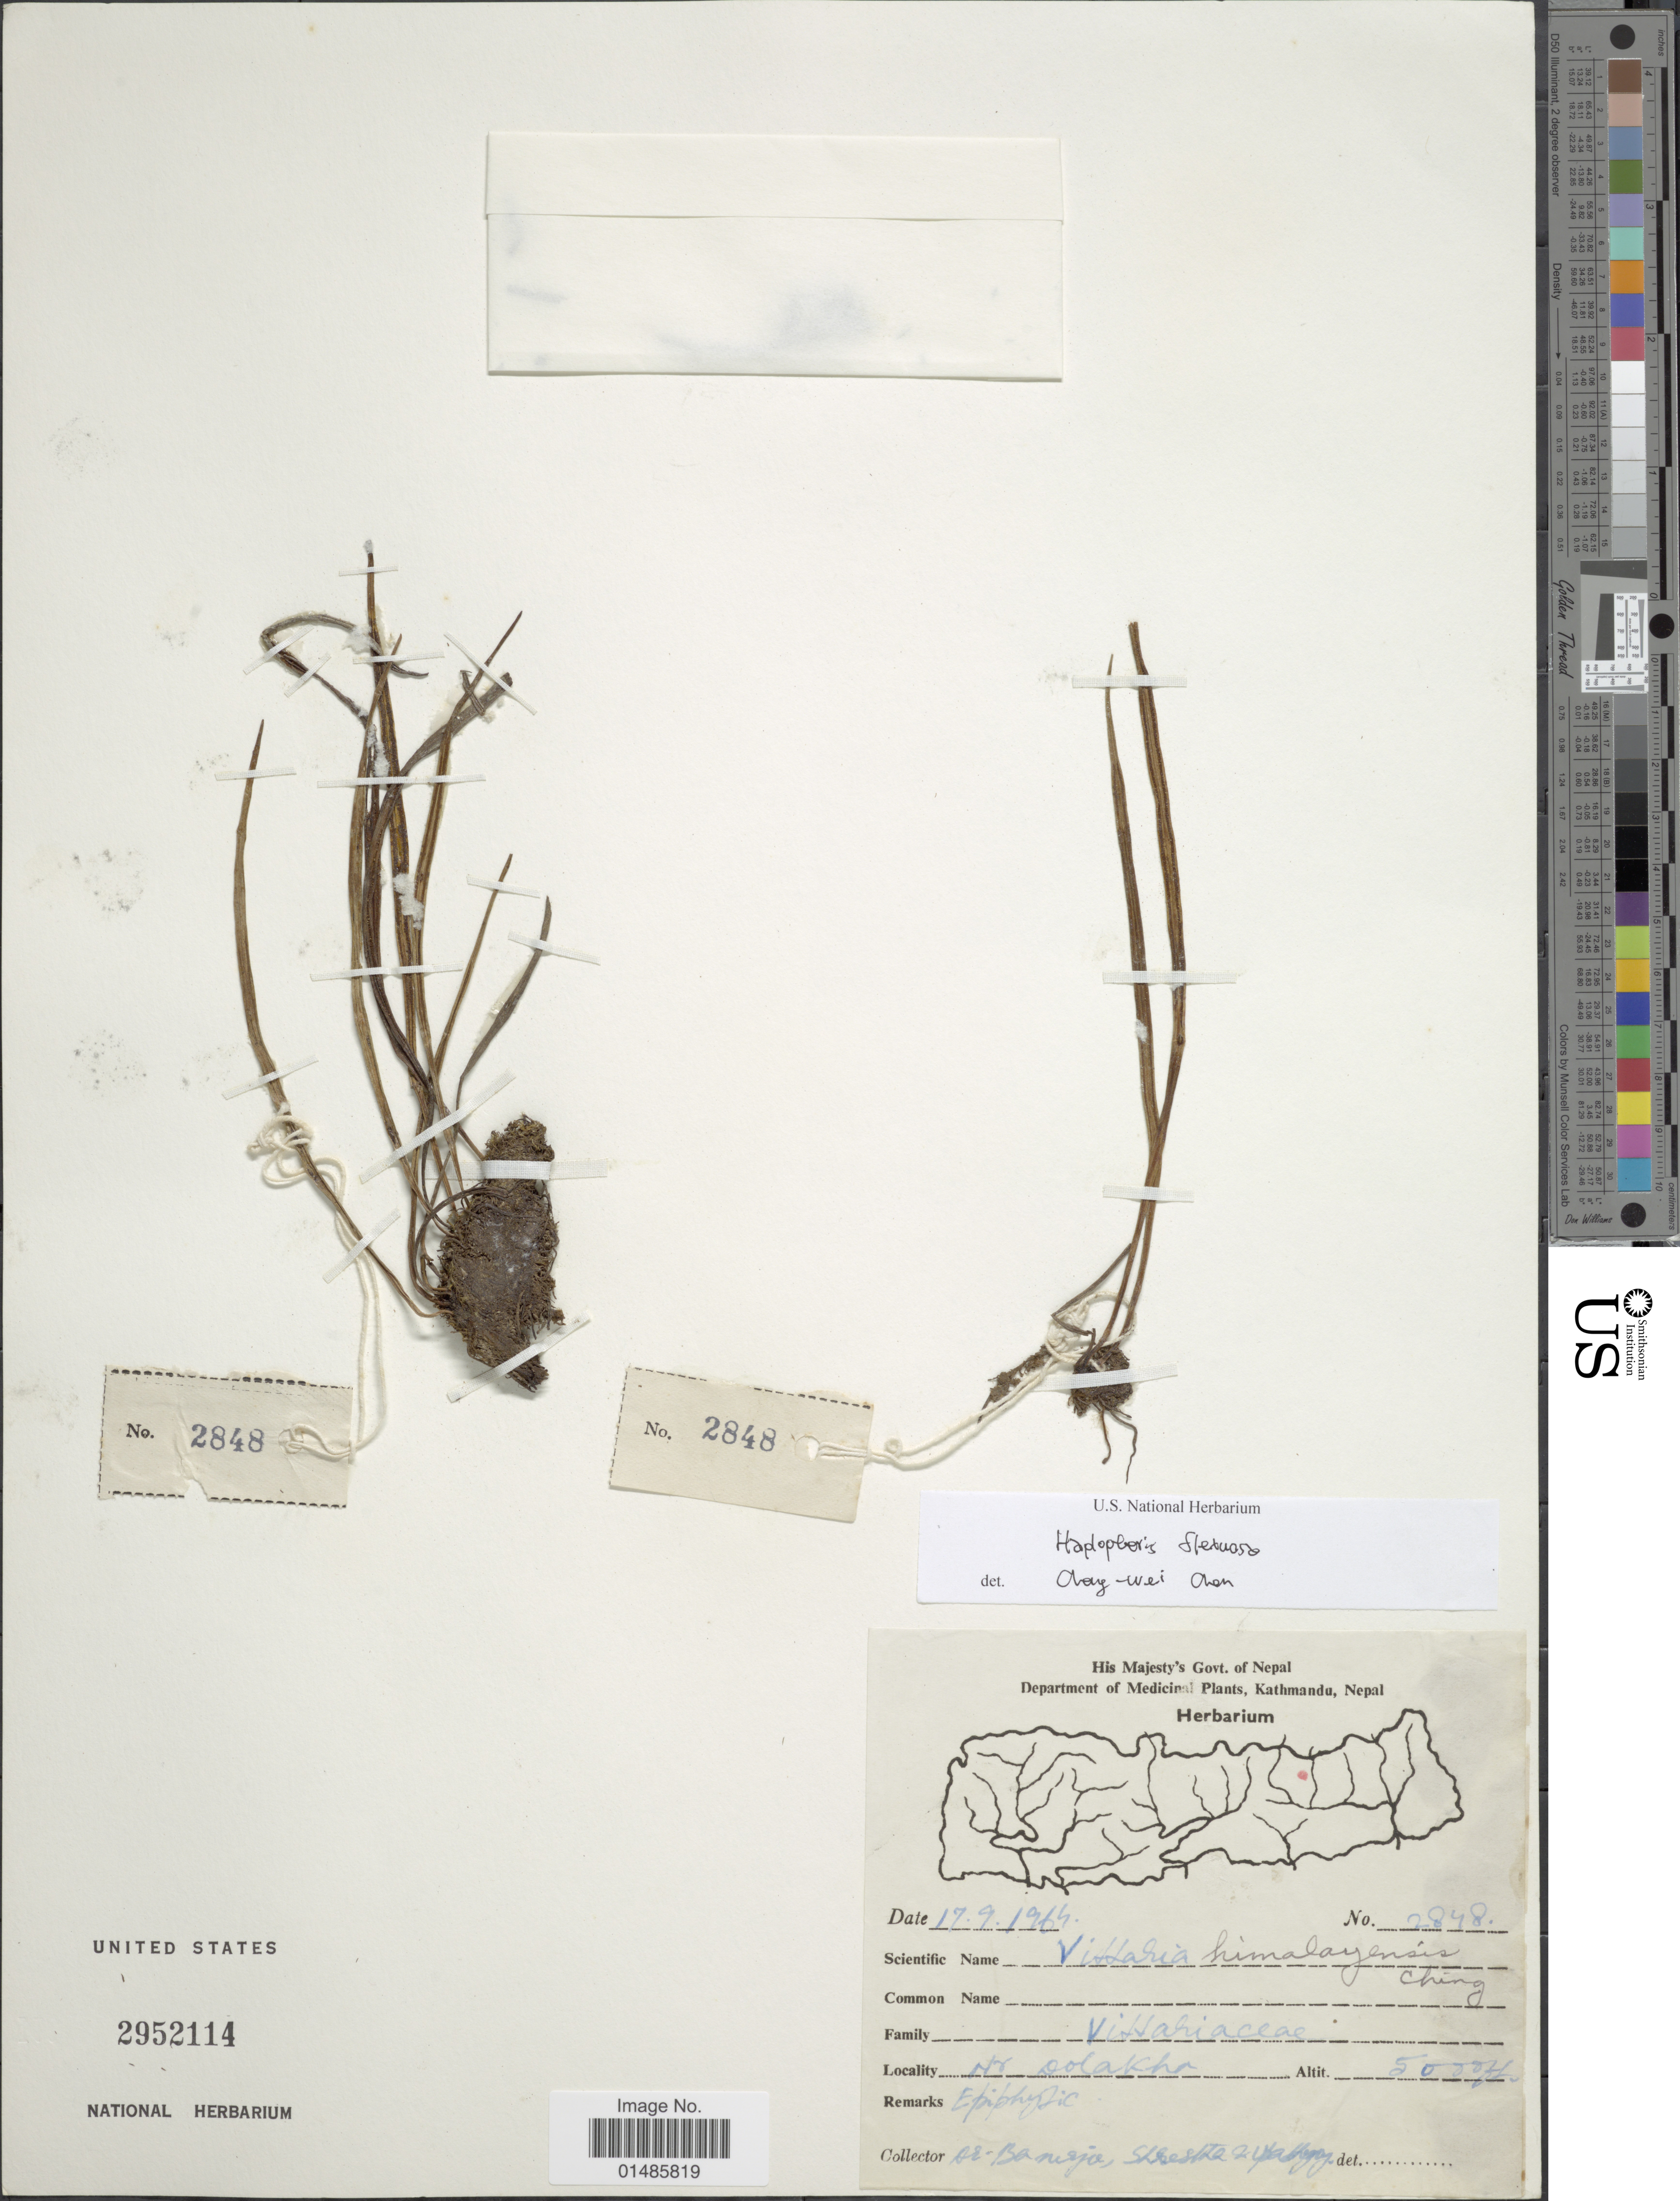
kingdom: Plantae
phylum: Tracheophyta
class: Polypodiopsida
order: Polypodiales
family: Pteridaceae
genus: Haplopteris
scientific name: Haplopteris flexuosa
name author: (Fée) E.H. Crane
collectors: -. Banerjee, -. Shrestha & Upadhyay, --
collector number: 2848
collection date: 1964-09-17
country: Nepal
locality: Department of Medicinal Plants, Kathmandu. Nr. Dolakha.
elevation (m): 1524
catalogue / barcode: US 2952114